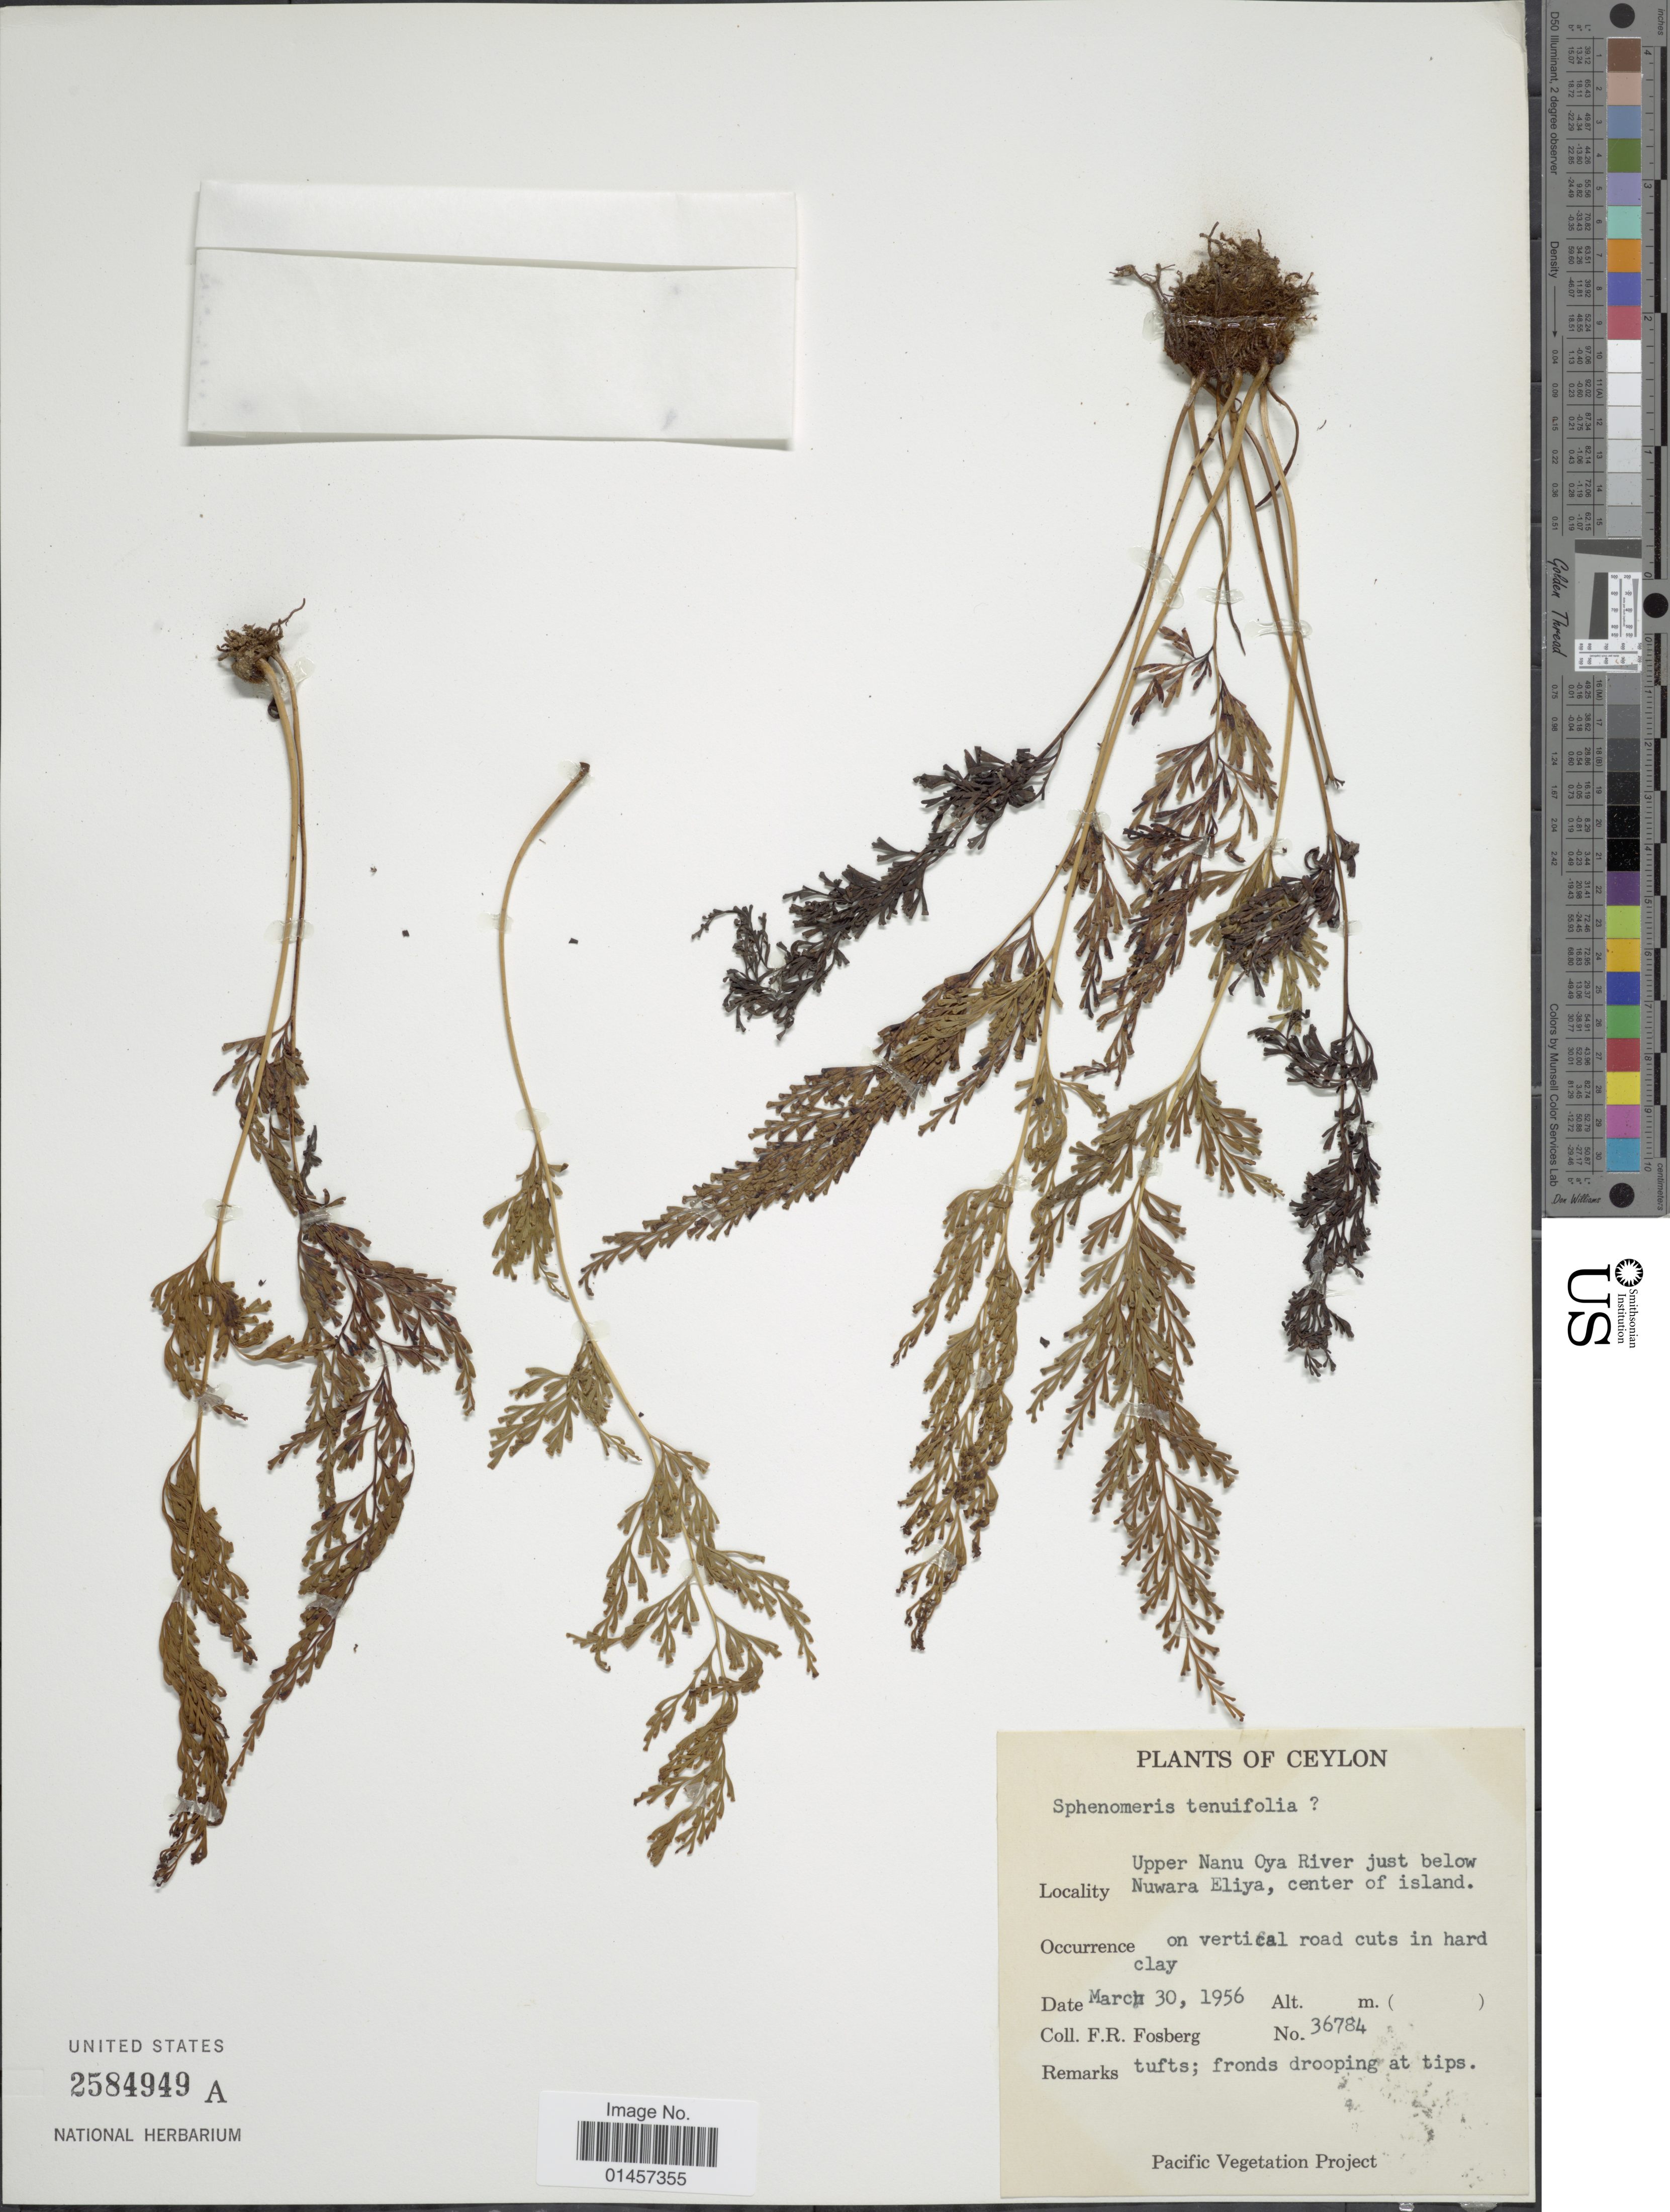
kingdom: Plantae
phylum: Tracheophyta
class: Polypodiopsida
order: Polypodiales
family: Lindsaeaceae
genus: Sphenomeris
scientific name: Sphenomeris chinensis var. chinensis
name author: (L.) Maxon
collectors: F. R. Fosberg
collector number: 36784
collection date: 1956-03-30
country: Sri Lanka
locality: Ceylon, Upper Nanu Oya River just below Nuwara Eliya, center of island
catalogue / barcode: US 2584949A